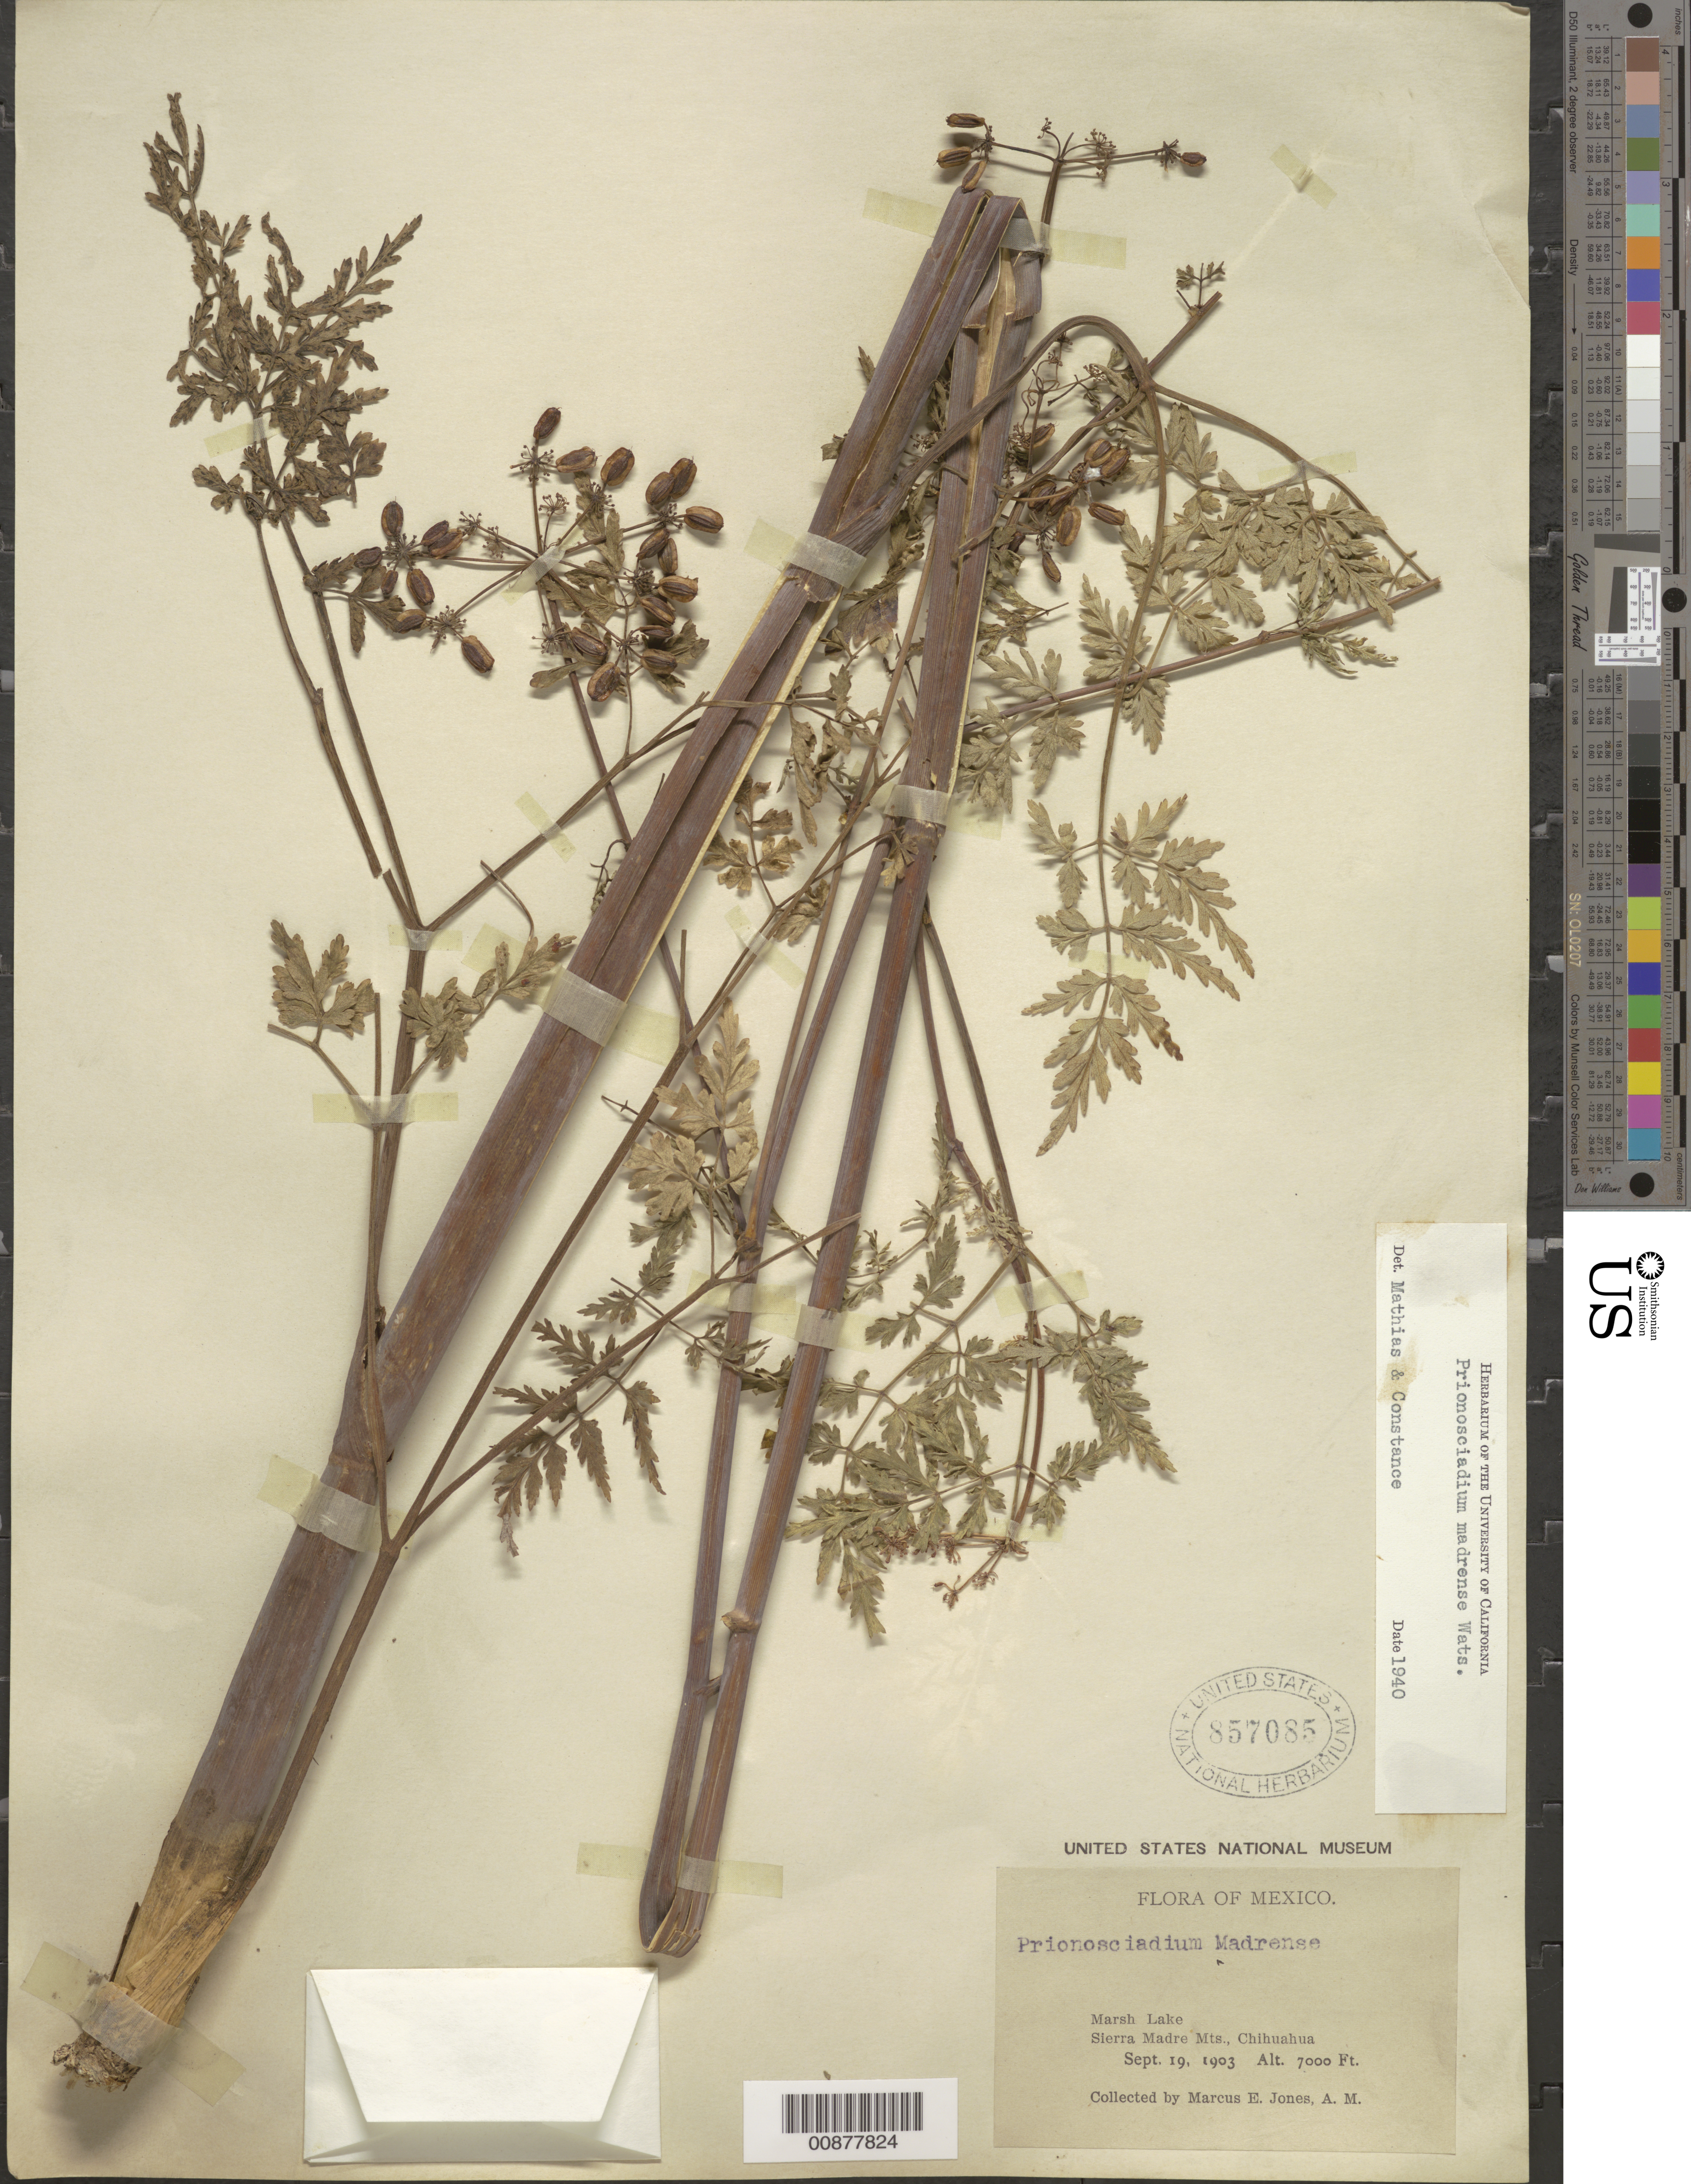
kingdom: Plantae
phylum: Tracheophyta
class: Magnoliopsida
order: Apiales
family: Apiaceae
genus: Prionosciadium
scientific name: Prionosciadium madrense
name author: S. Watson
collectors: M. E. Jones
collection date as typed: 19 Sep 1903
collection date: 1903-09-19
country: Mexico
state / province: Chihuahua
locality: Marsh Lake. Sierra Madre Mts., Chihuahua.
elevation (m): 2134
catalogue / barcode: US 857085